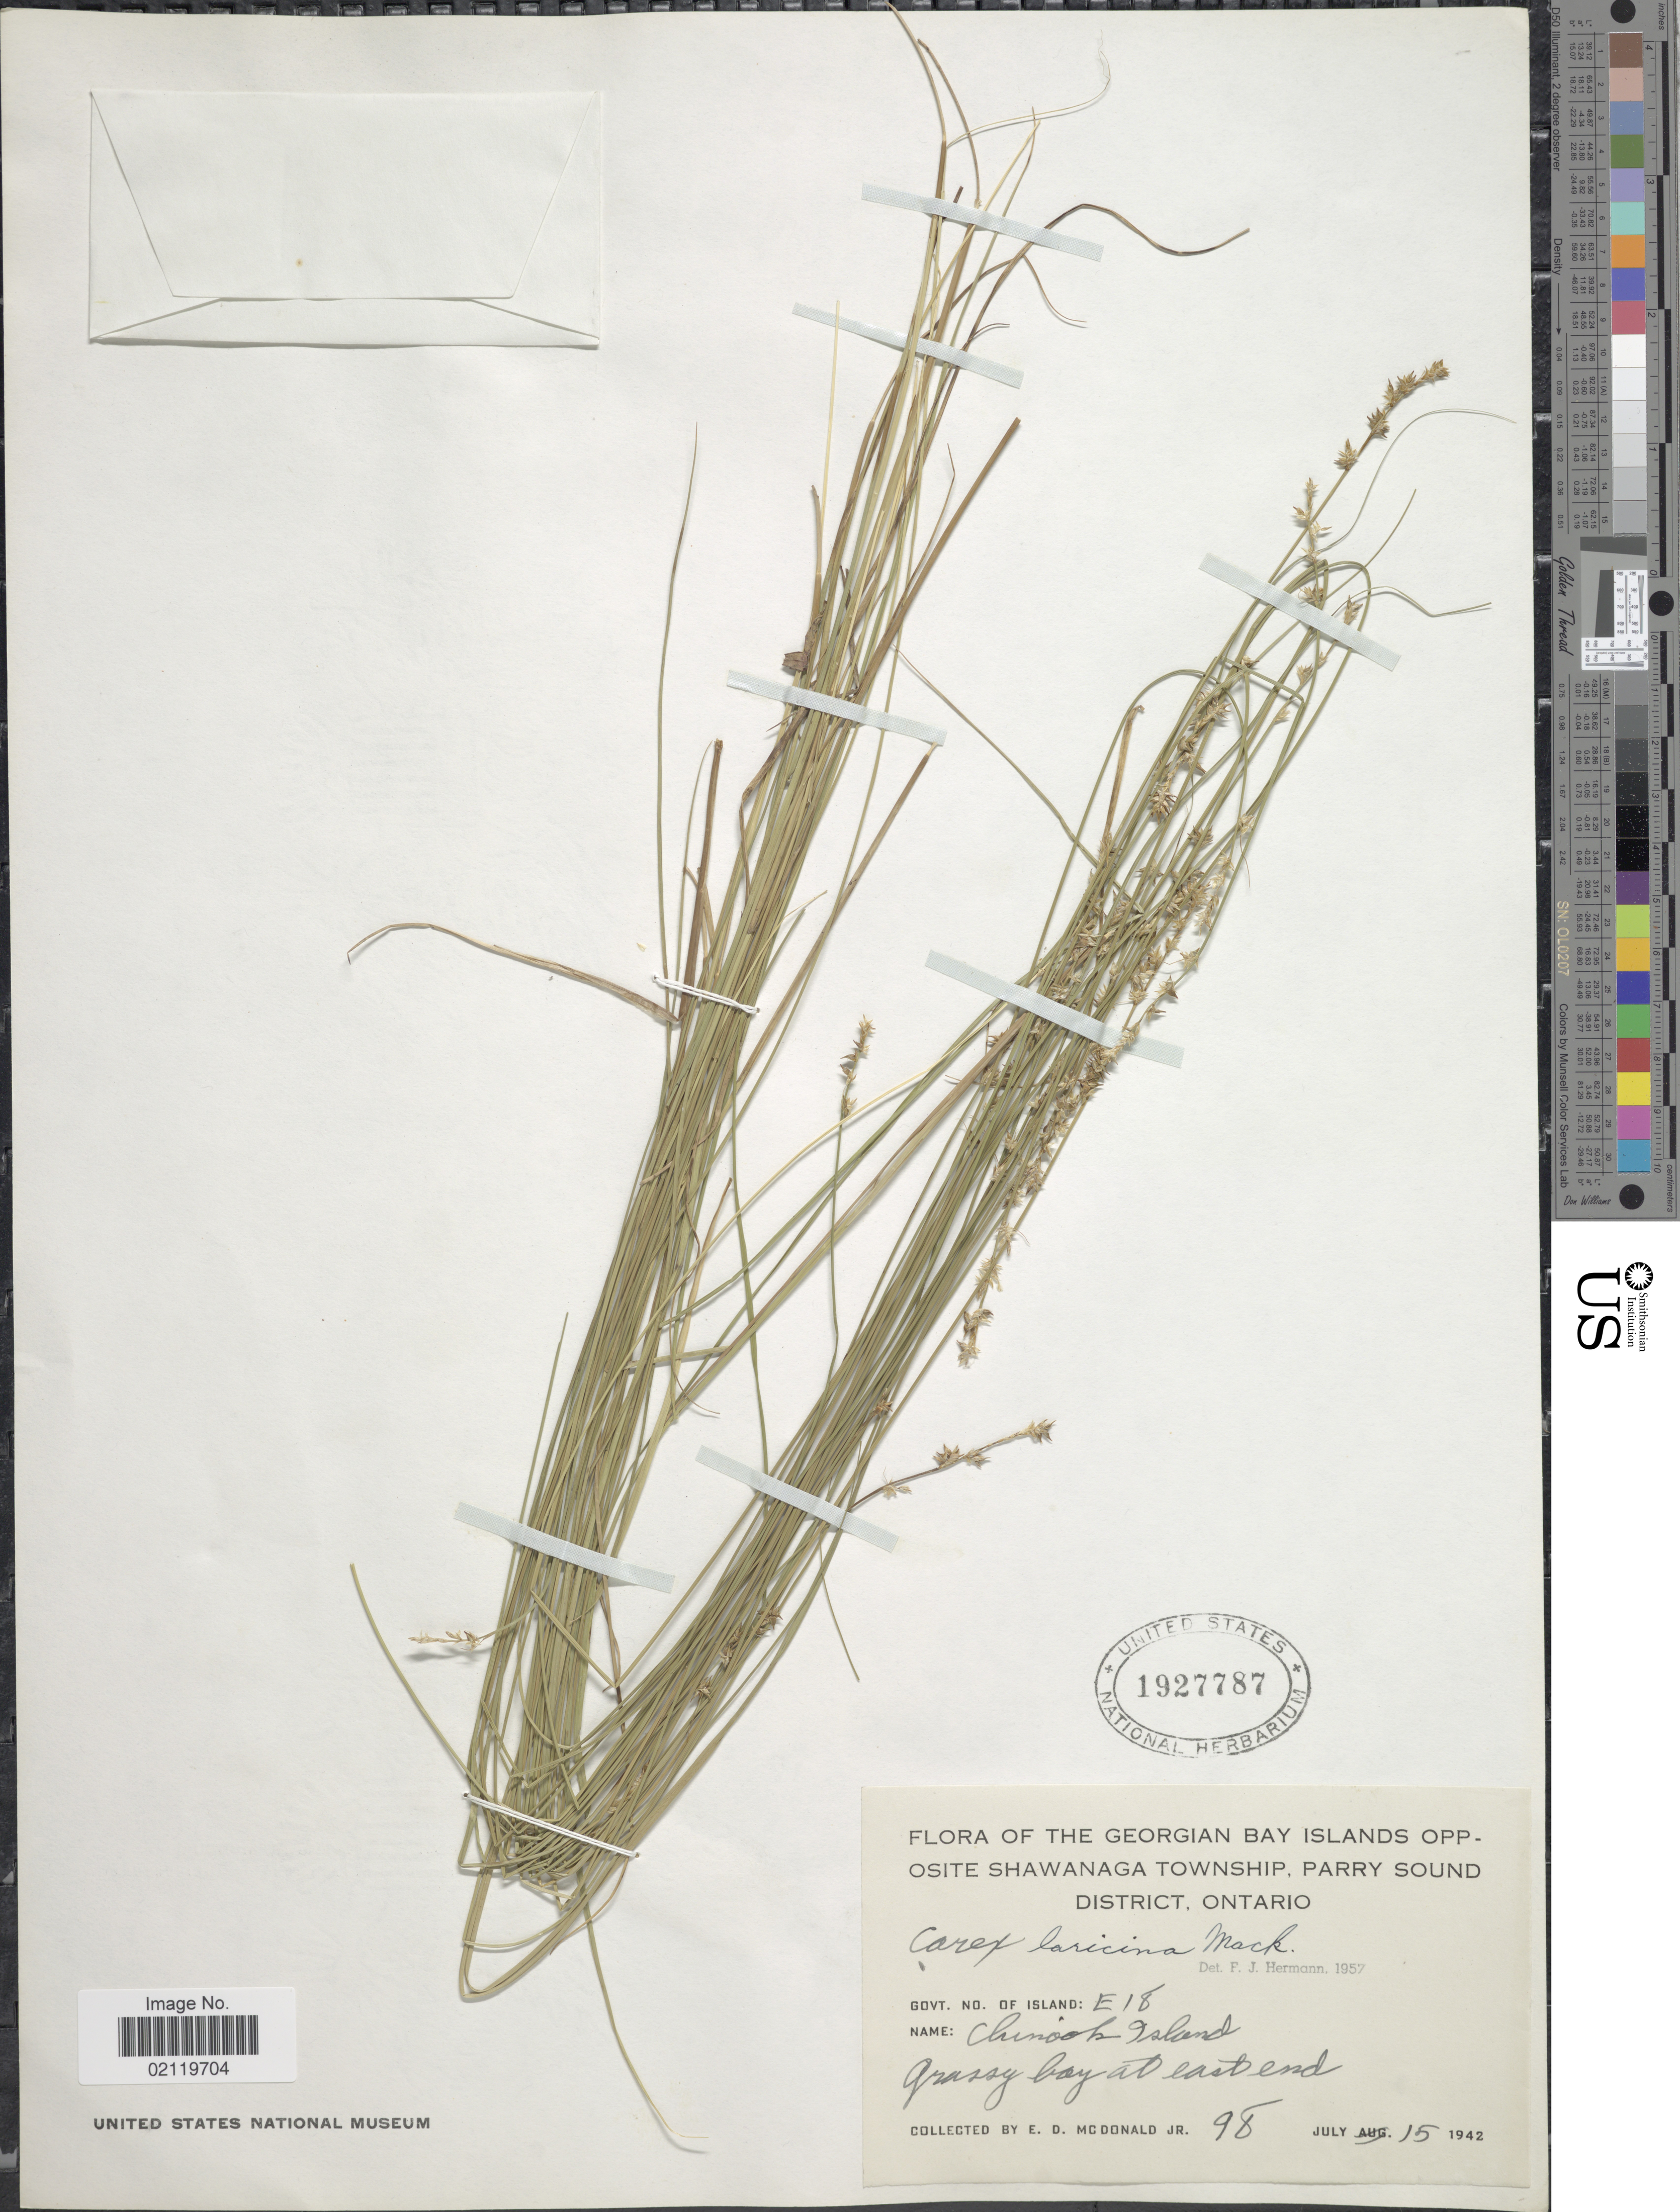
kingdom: Plantae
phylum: Tracheophyta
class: Liliopsida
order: Poales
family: Cyperaceae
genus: Carex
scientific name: Carex echinata subsp. echinata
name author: Murray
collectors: E. D. McDonald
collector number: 98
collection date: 1942-07-15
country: Canada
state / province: Ontario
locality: Georgian Bay Islands opposite Shawanaga Township, Parry Sound District. Govt. No. of Island: E 18. Chinook Island. Grassy bay at east end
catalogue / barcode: US 1927787